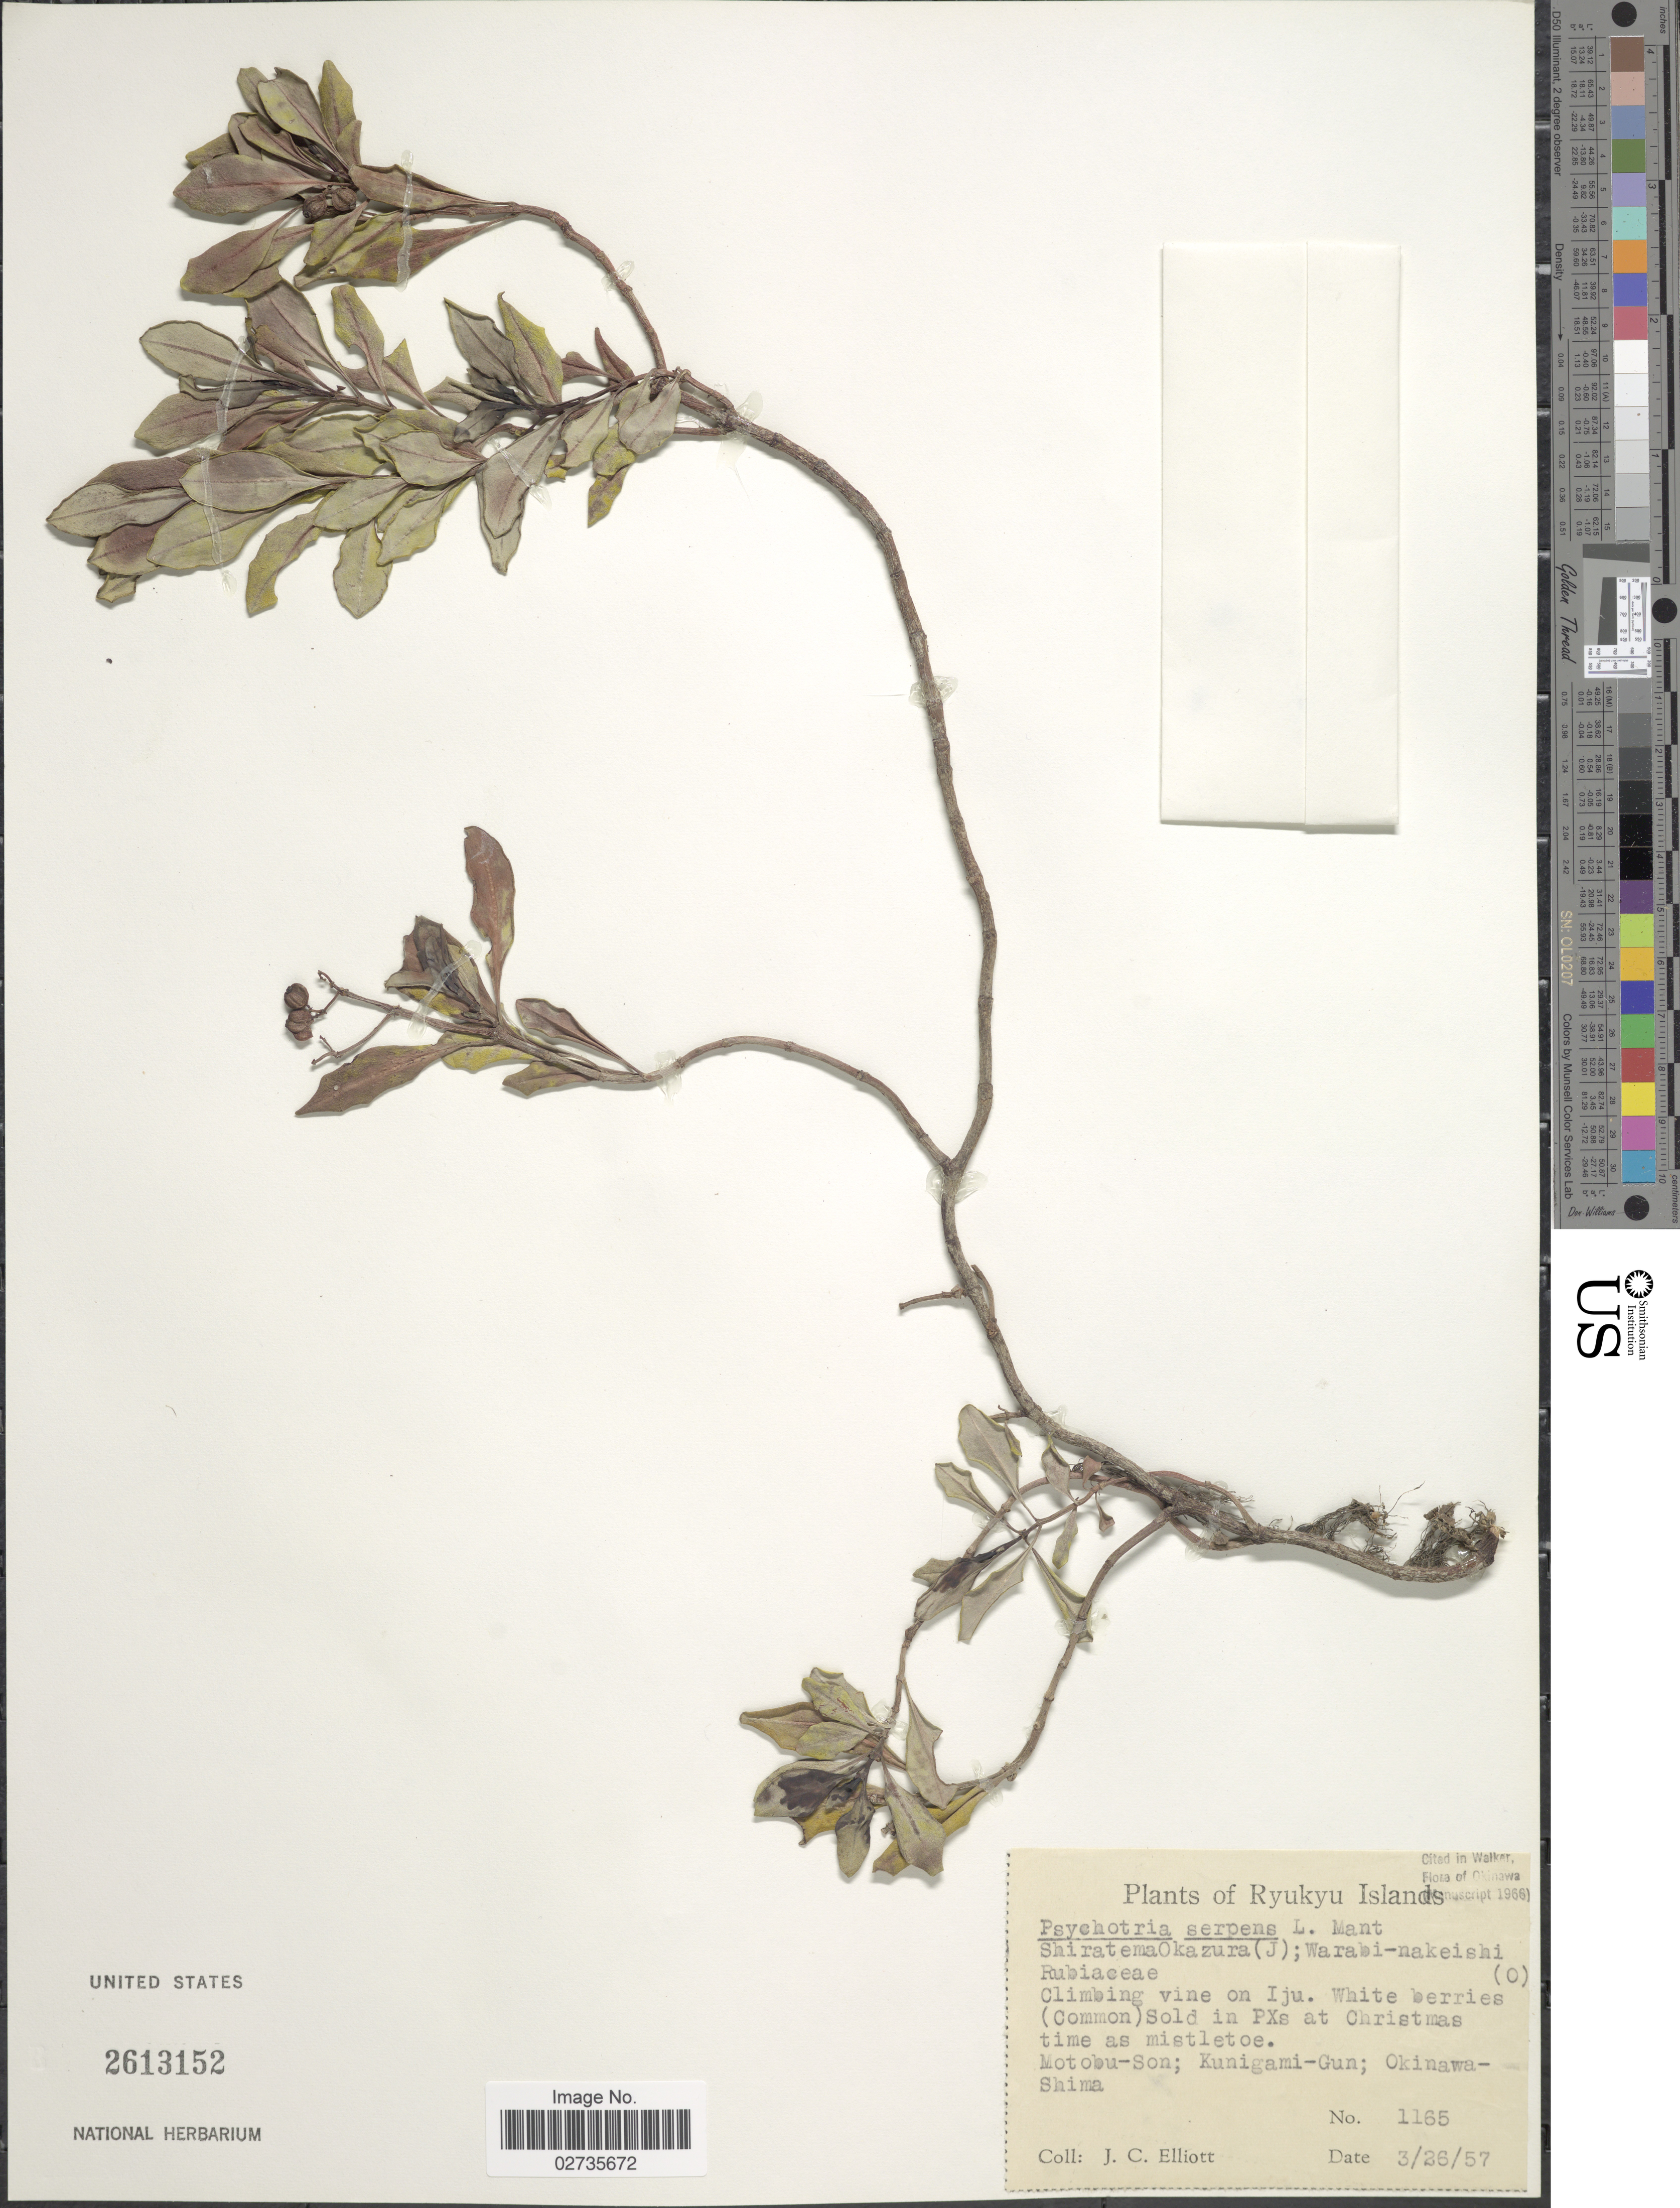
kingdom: Plantae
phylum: Tracheophyta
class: Magnoliopsida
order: Gentianales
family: Rubiaceae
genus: Psychotria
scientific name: Psychotria serpens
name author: L.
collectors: J. C. Elliott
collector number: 1165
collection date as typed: Transcribed d/m/y: 26/3/57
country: Japan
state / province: Okinawa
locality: Ryukyu Islands, Motobu-Son; Kunigami-Gun; Okinawa-Shima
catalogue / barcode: US 2613152